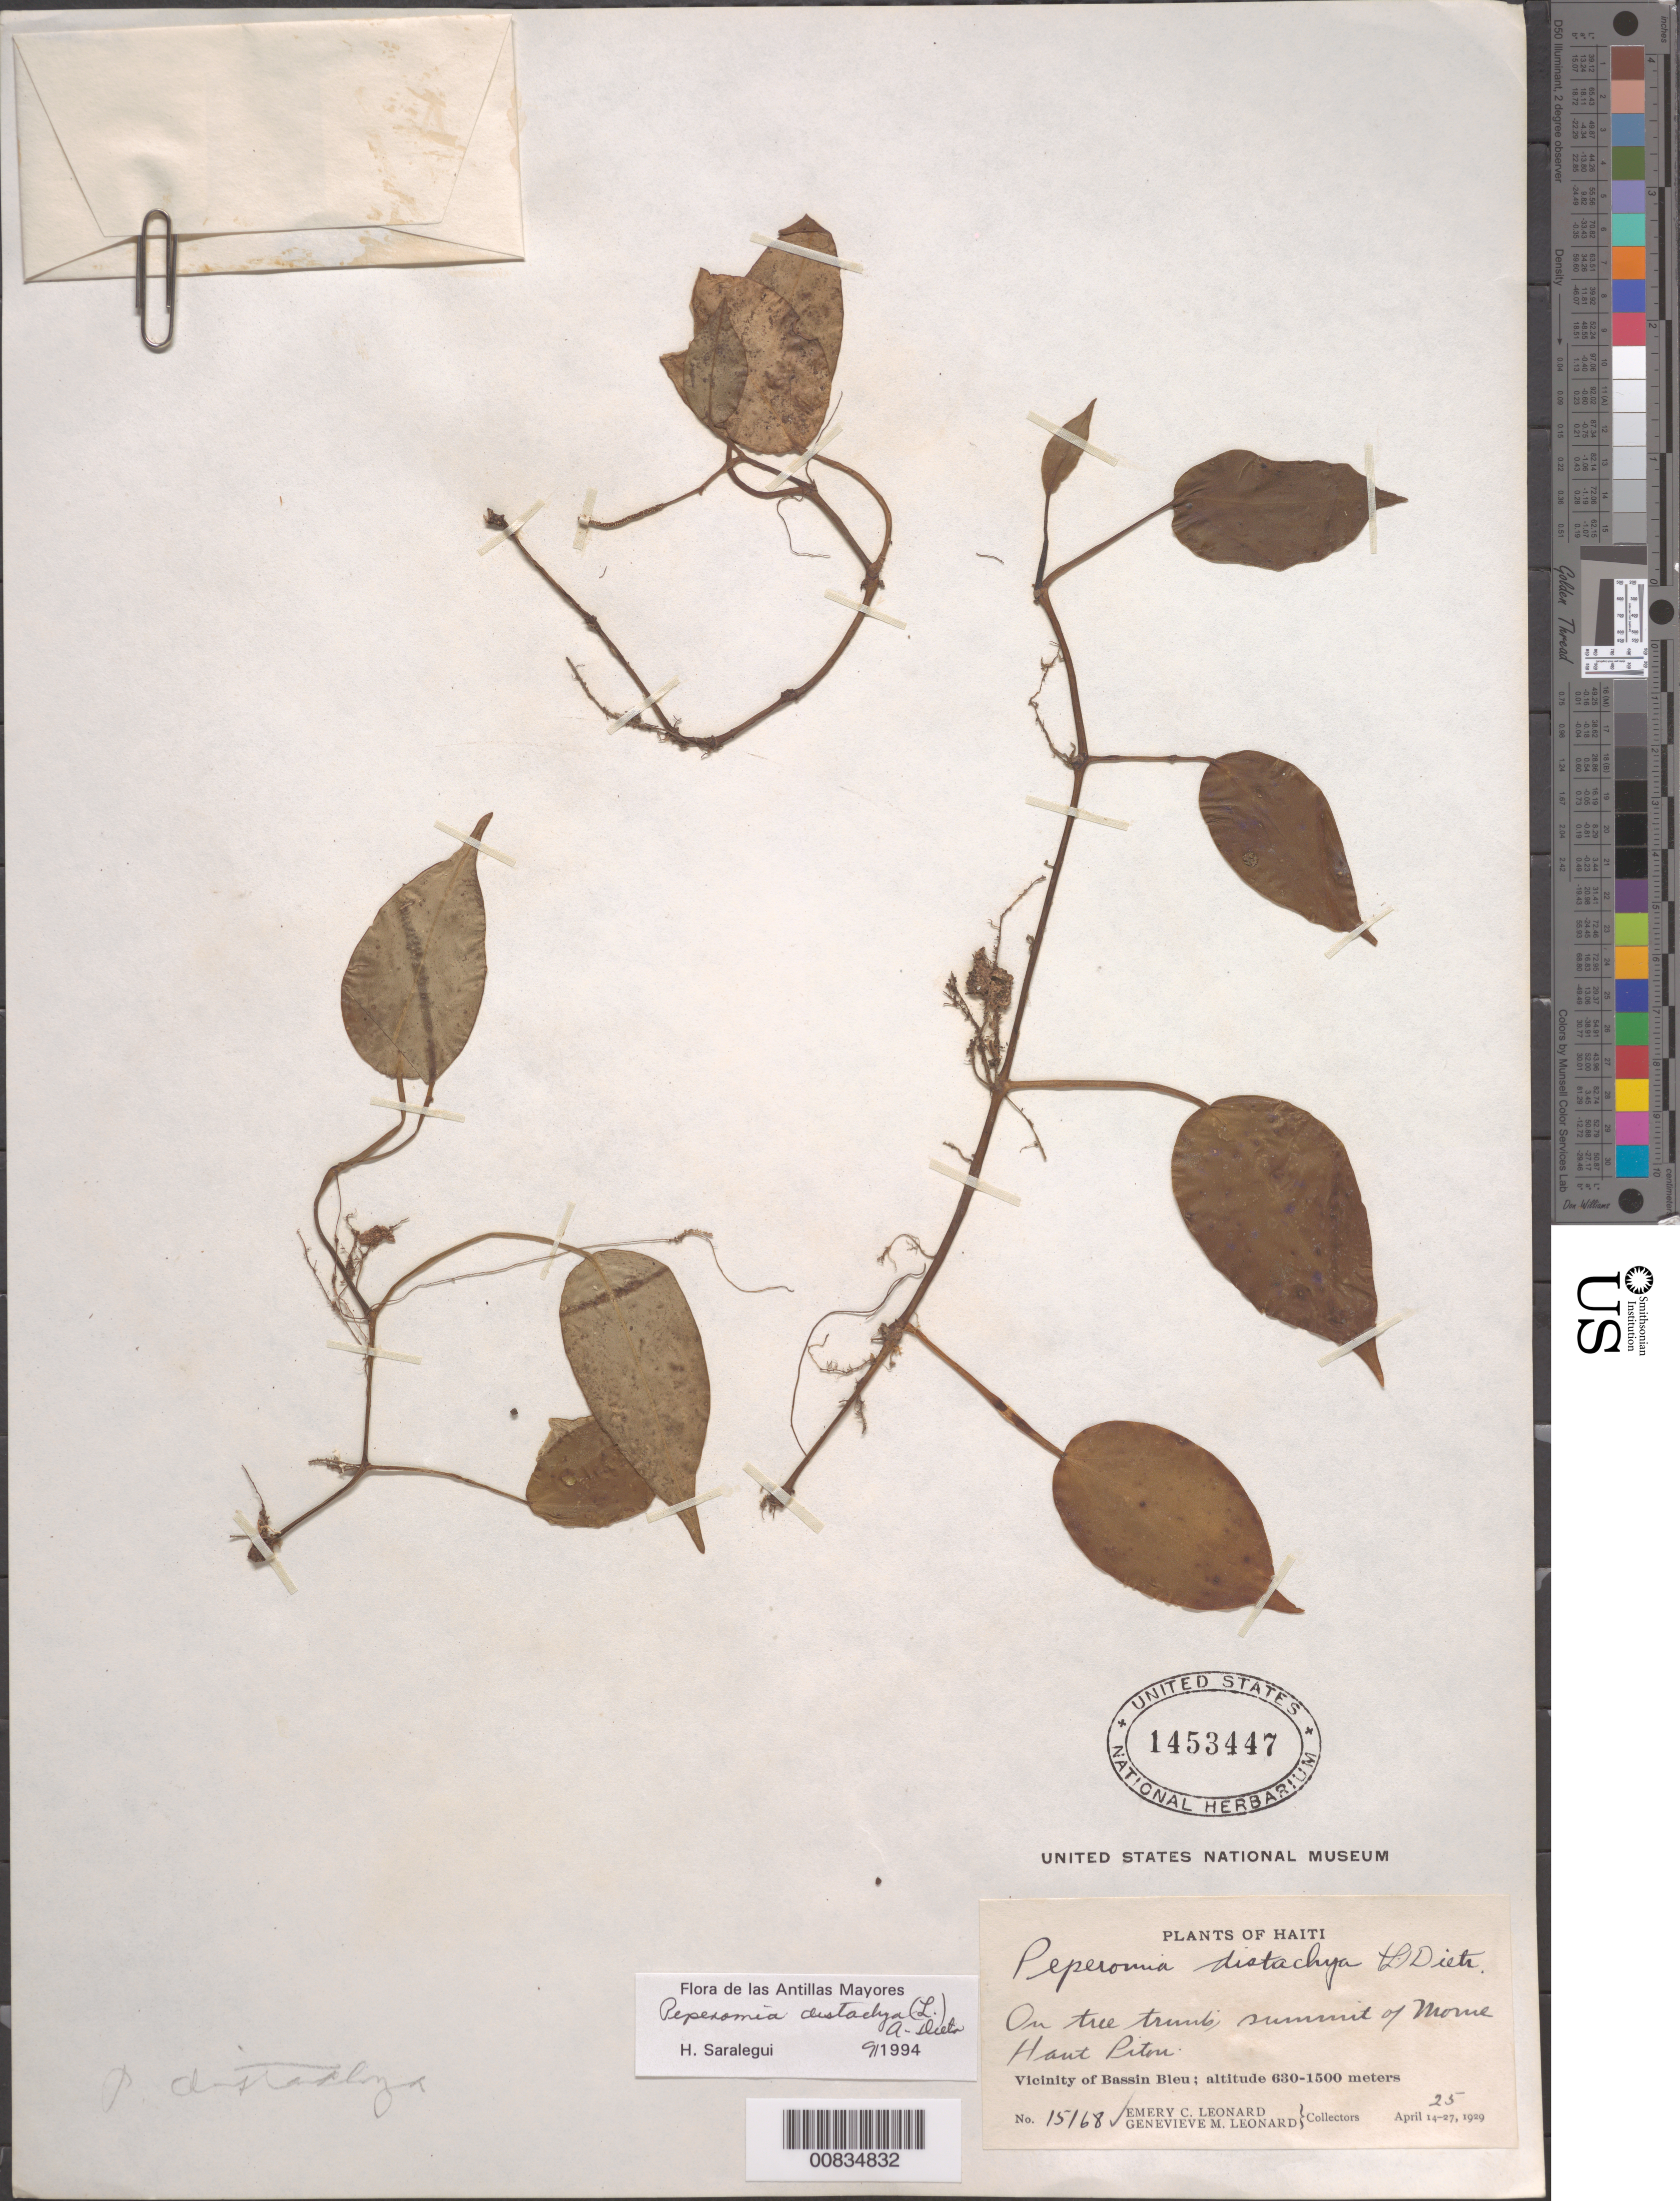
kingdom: Plantae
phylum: Tracheophyta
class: Magnoliopsida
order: Piperales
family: Piperaceae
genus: Peperomia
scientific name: Peperomia distachya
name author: (L.) A. Dietr.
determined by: Saralegui Boza, H., (HAJB), Jardin Botanico Nacional (Habana)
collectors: E. C. Leonard & G. M. Leonard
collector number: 15168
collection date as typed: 25 Apr 1929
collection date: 1929-04-25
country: Haiti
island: Hispaniola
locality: Vicinity of Bassin Bleu. Summit of Morne Haut Piton.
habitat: On tree trunk.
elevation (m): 630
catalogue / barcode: US 1453447